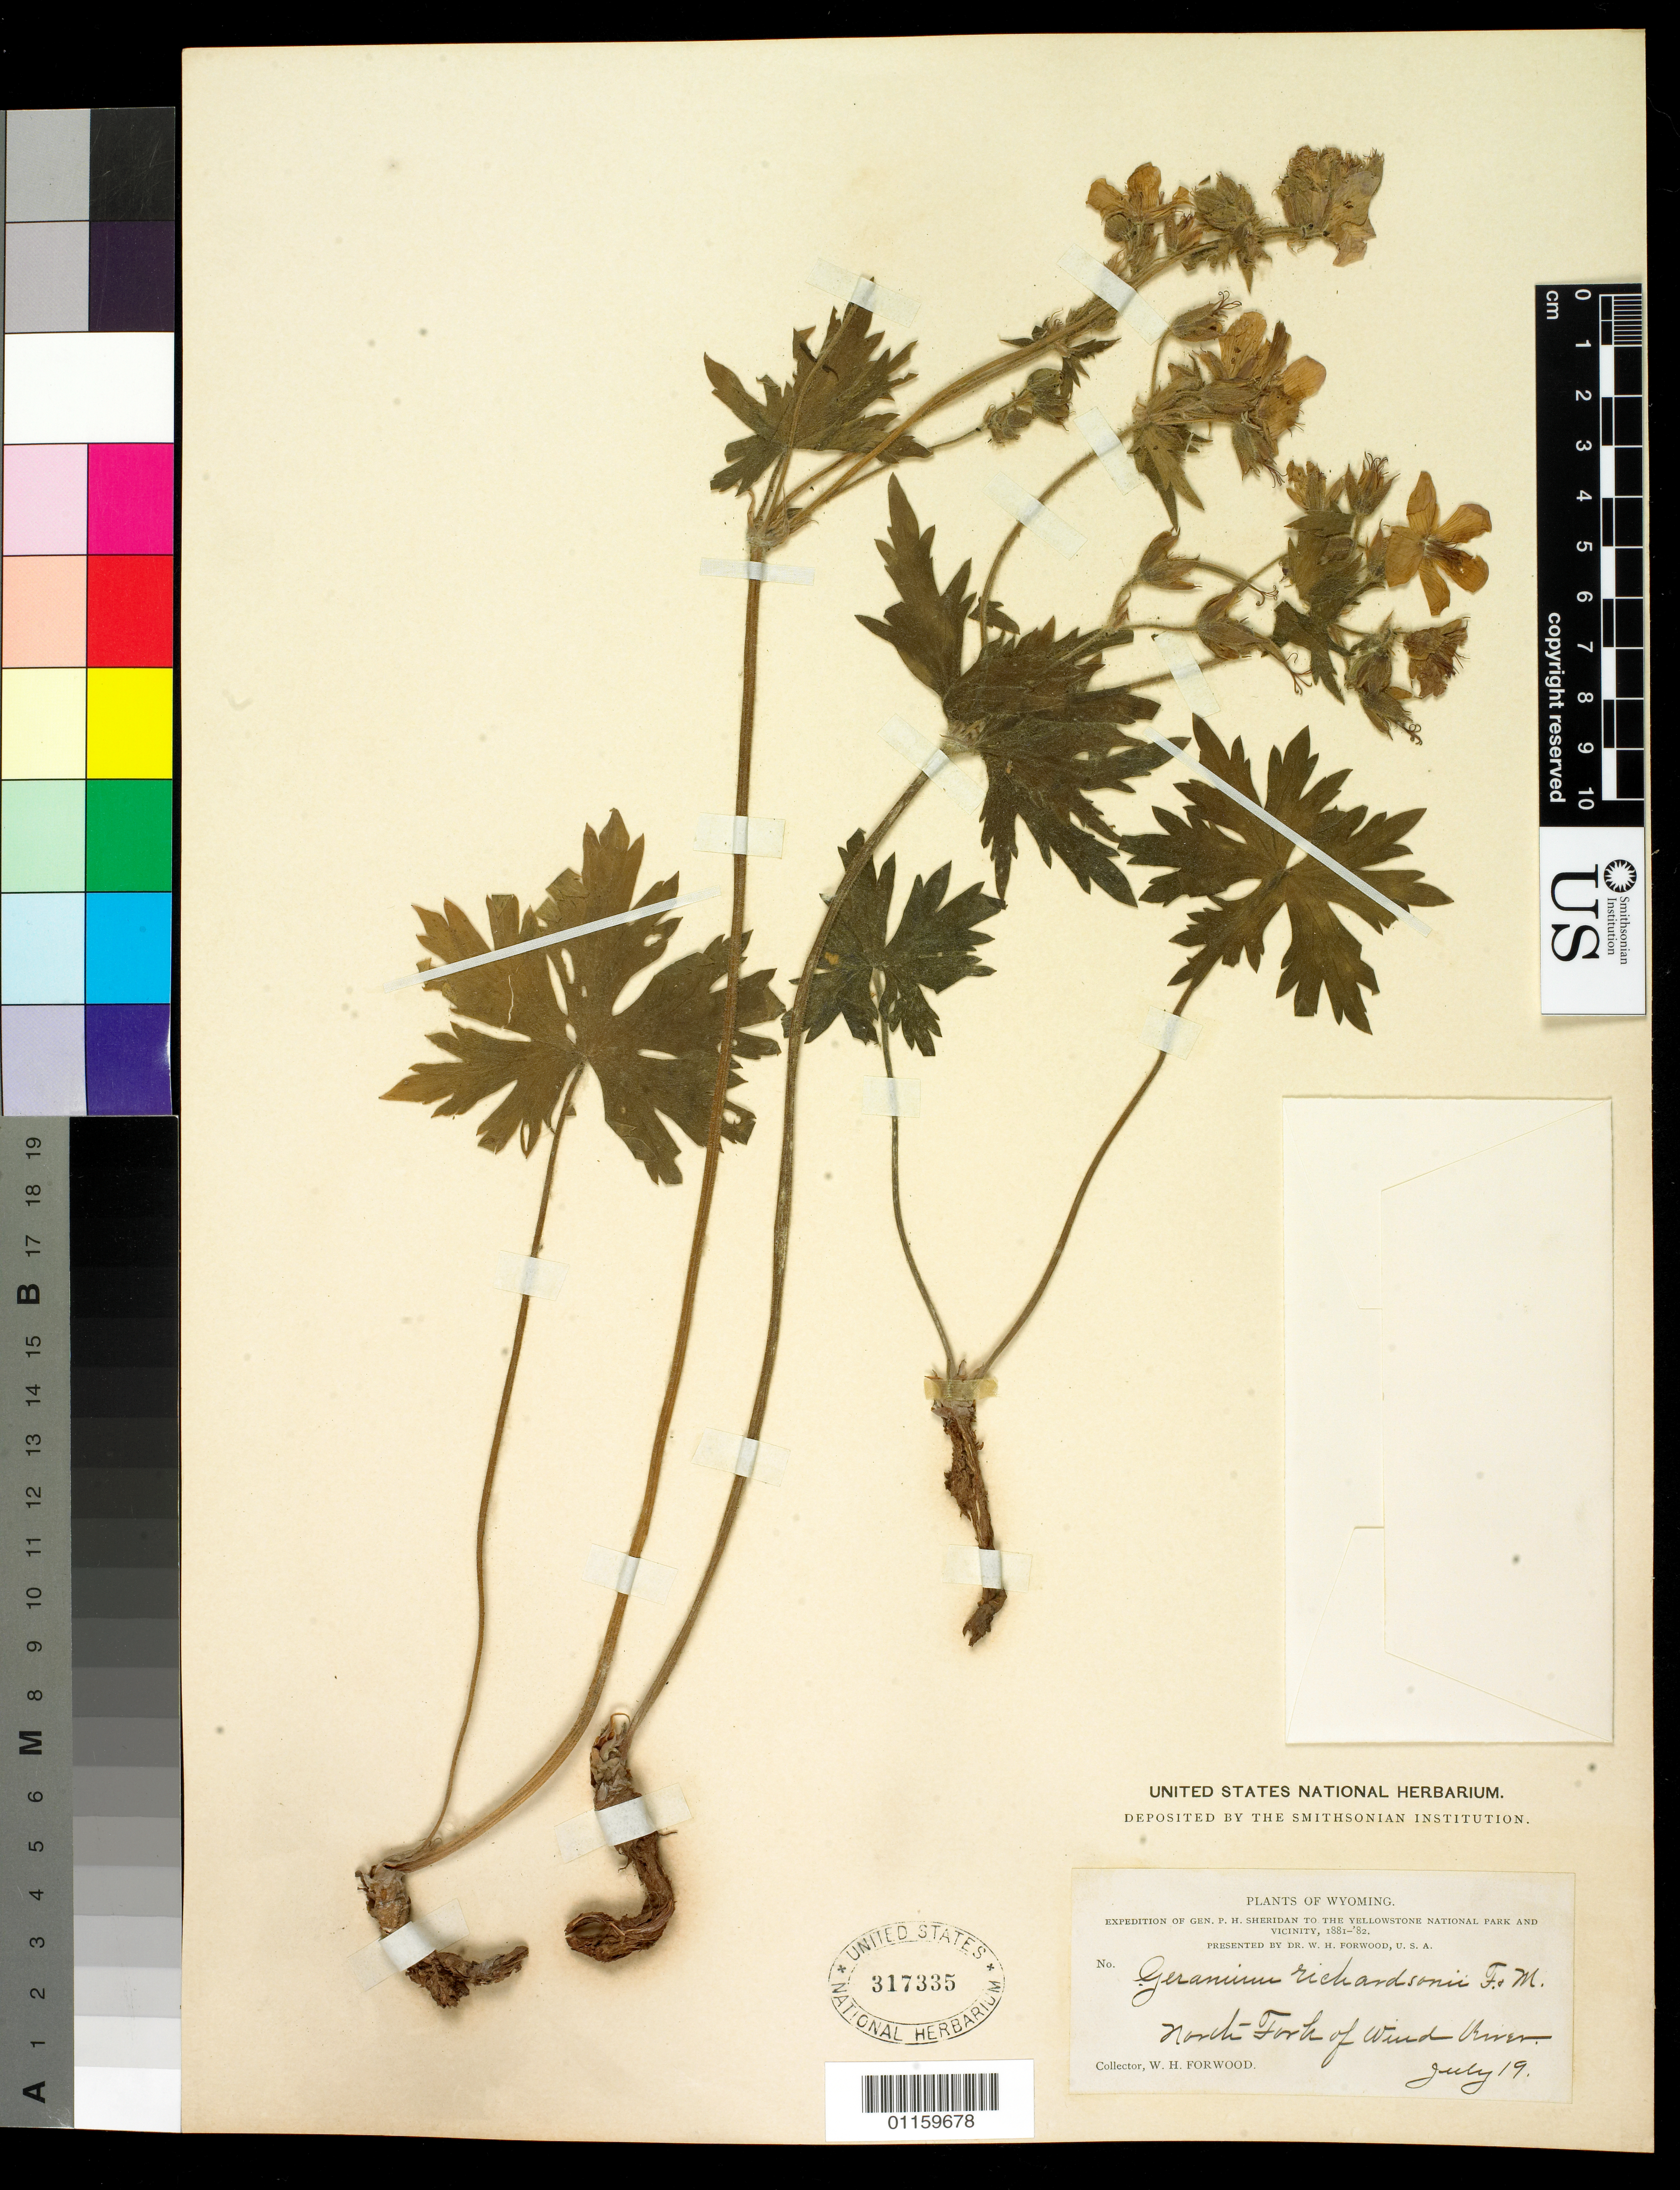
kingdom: Plantae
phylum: Tracheophyta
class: Magnoliopsida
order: Geraniales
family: Geraniaceae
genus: Geranium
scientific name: Geranium richardsonii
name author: Fisch. & Trautv.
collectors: W. Forwood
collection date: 1881-07-19/1882-07-19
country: United States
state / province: Wyoming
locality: North Fork of Wind River.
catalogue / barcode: US 317335